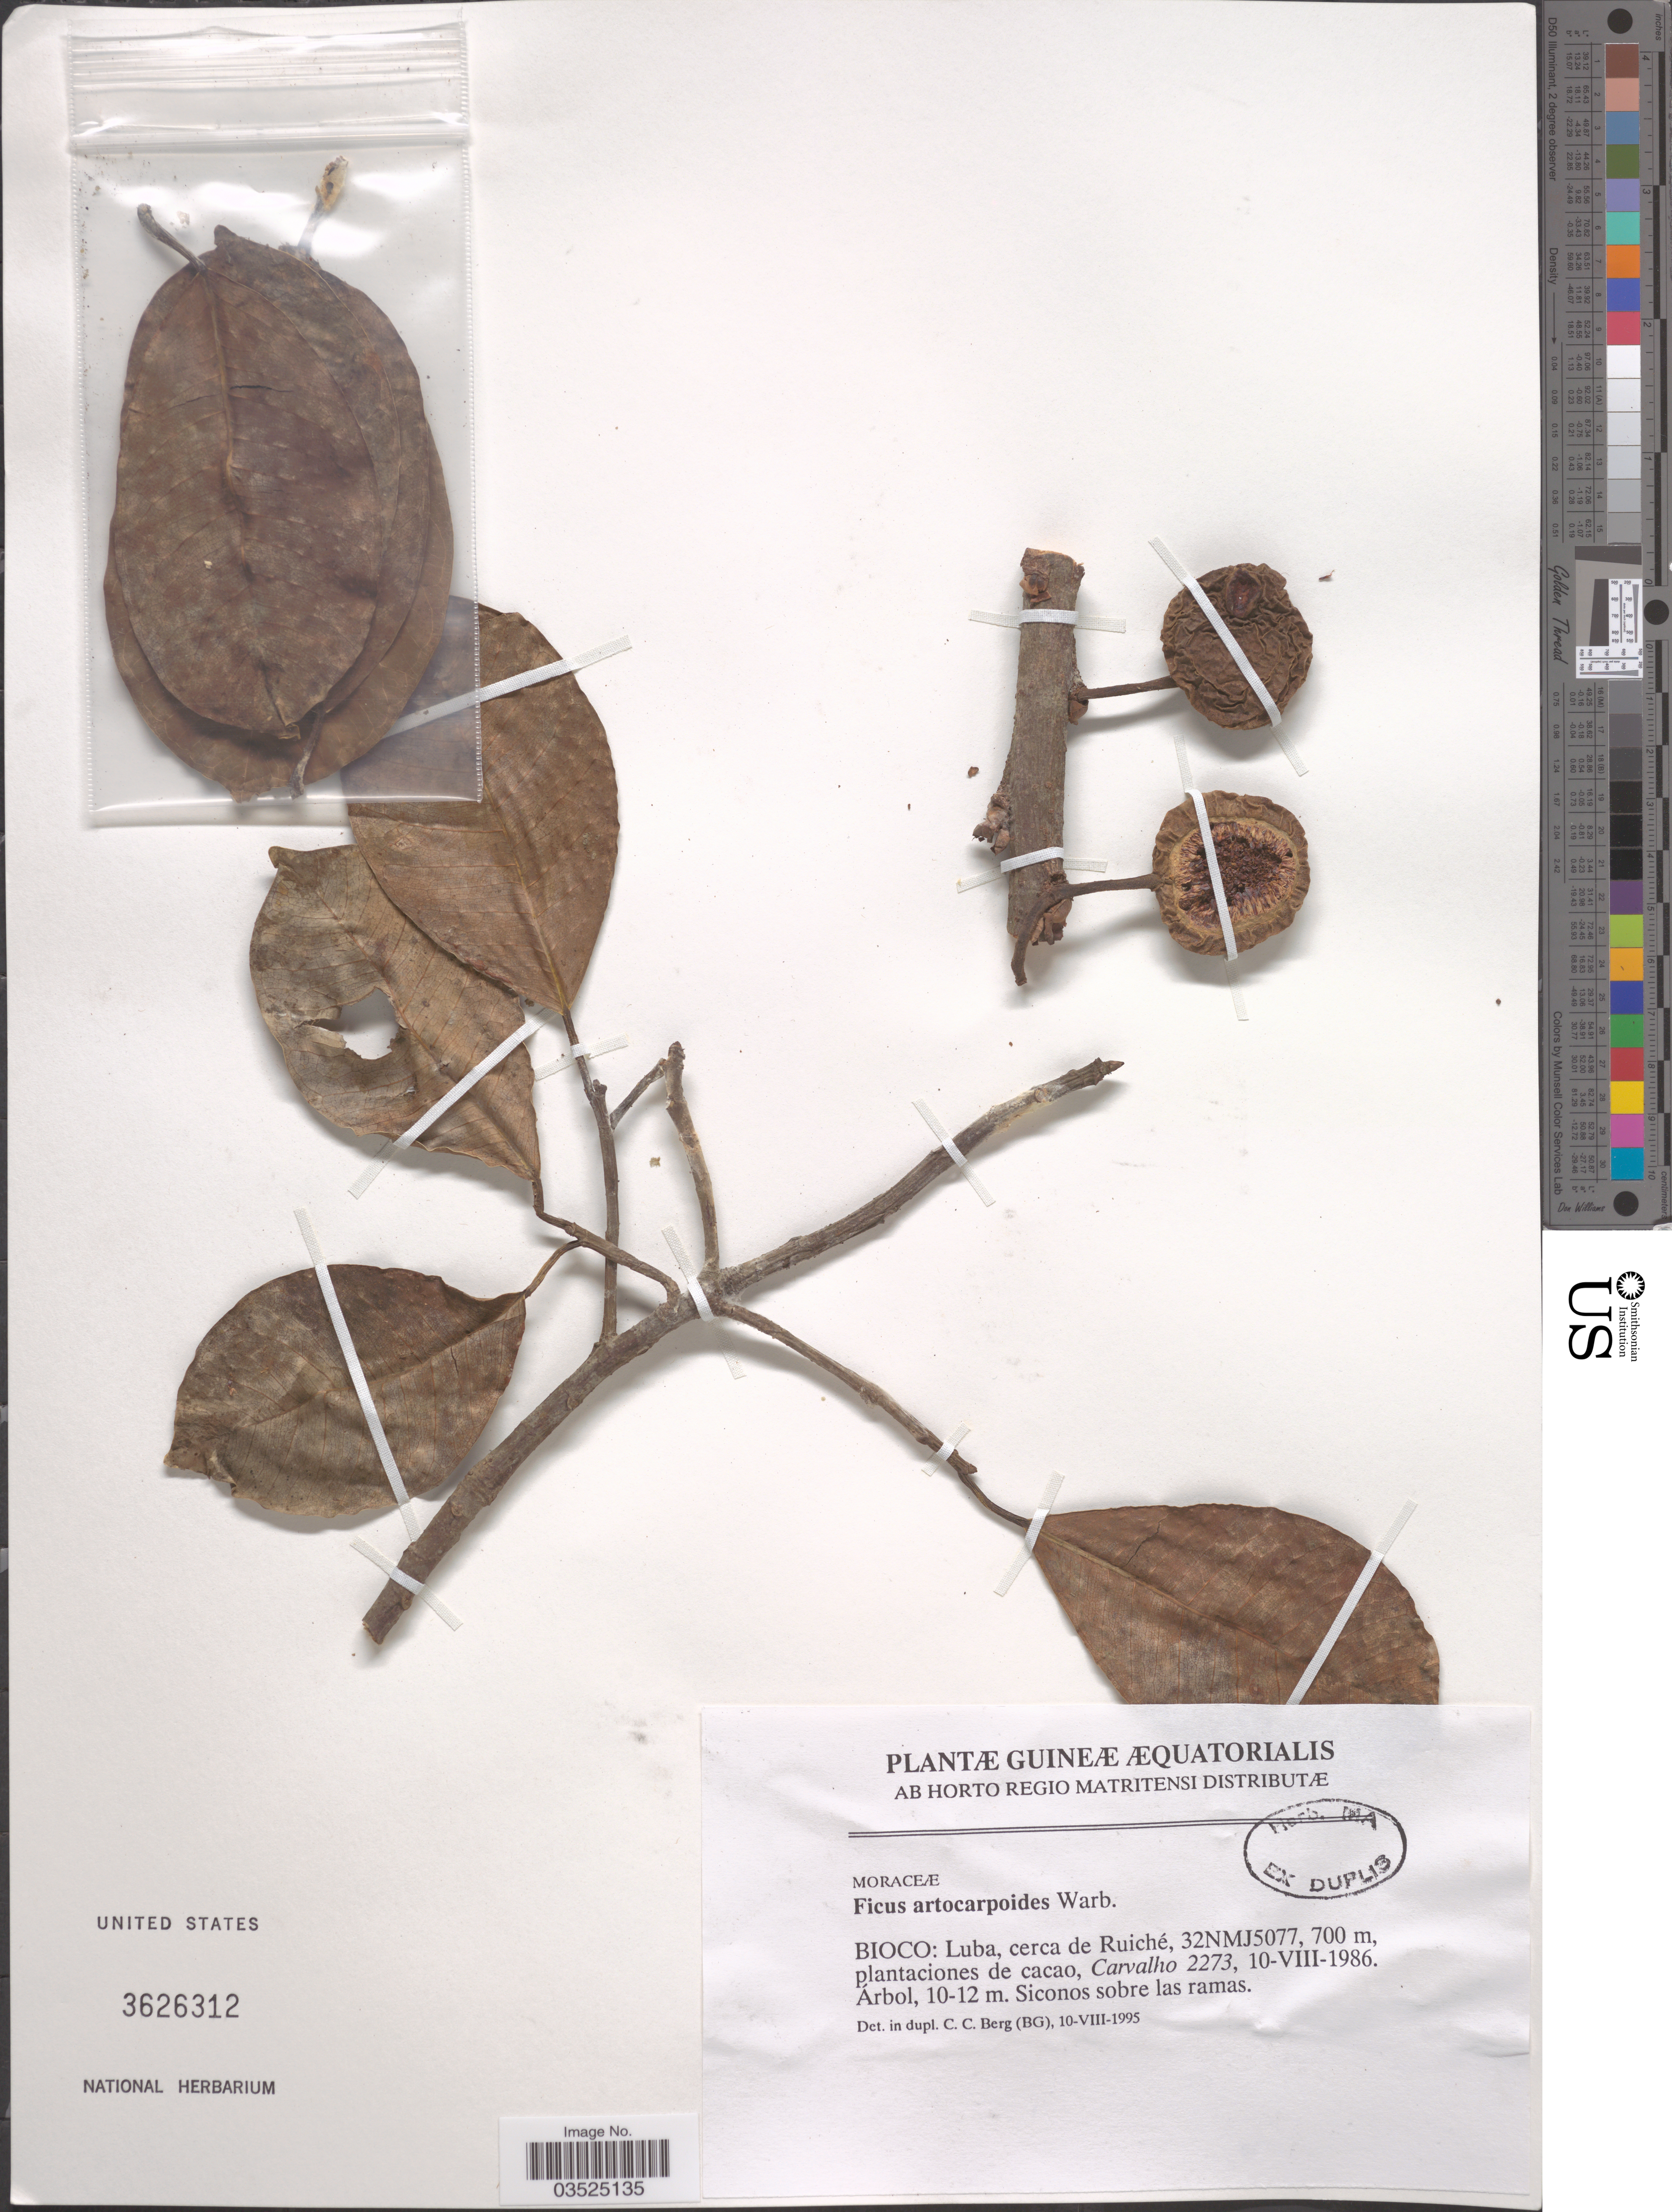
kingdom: Plantae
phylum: Tracheophyta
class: Magnoliopsida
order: Rosales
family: Moraceae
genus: Ficus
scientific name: Ficus artocarpoides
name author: Warb.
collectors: Carvalho, --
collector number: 2273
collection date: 1986-08-10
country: Equatorial Guinea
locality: Guineae Aequatorialis. Bioco: Luba, cerca de Ruiché, 32NMJ5077, plantaciones de cacao.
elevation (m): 700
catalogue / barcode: US 3626312